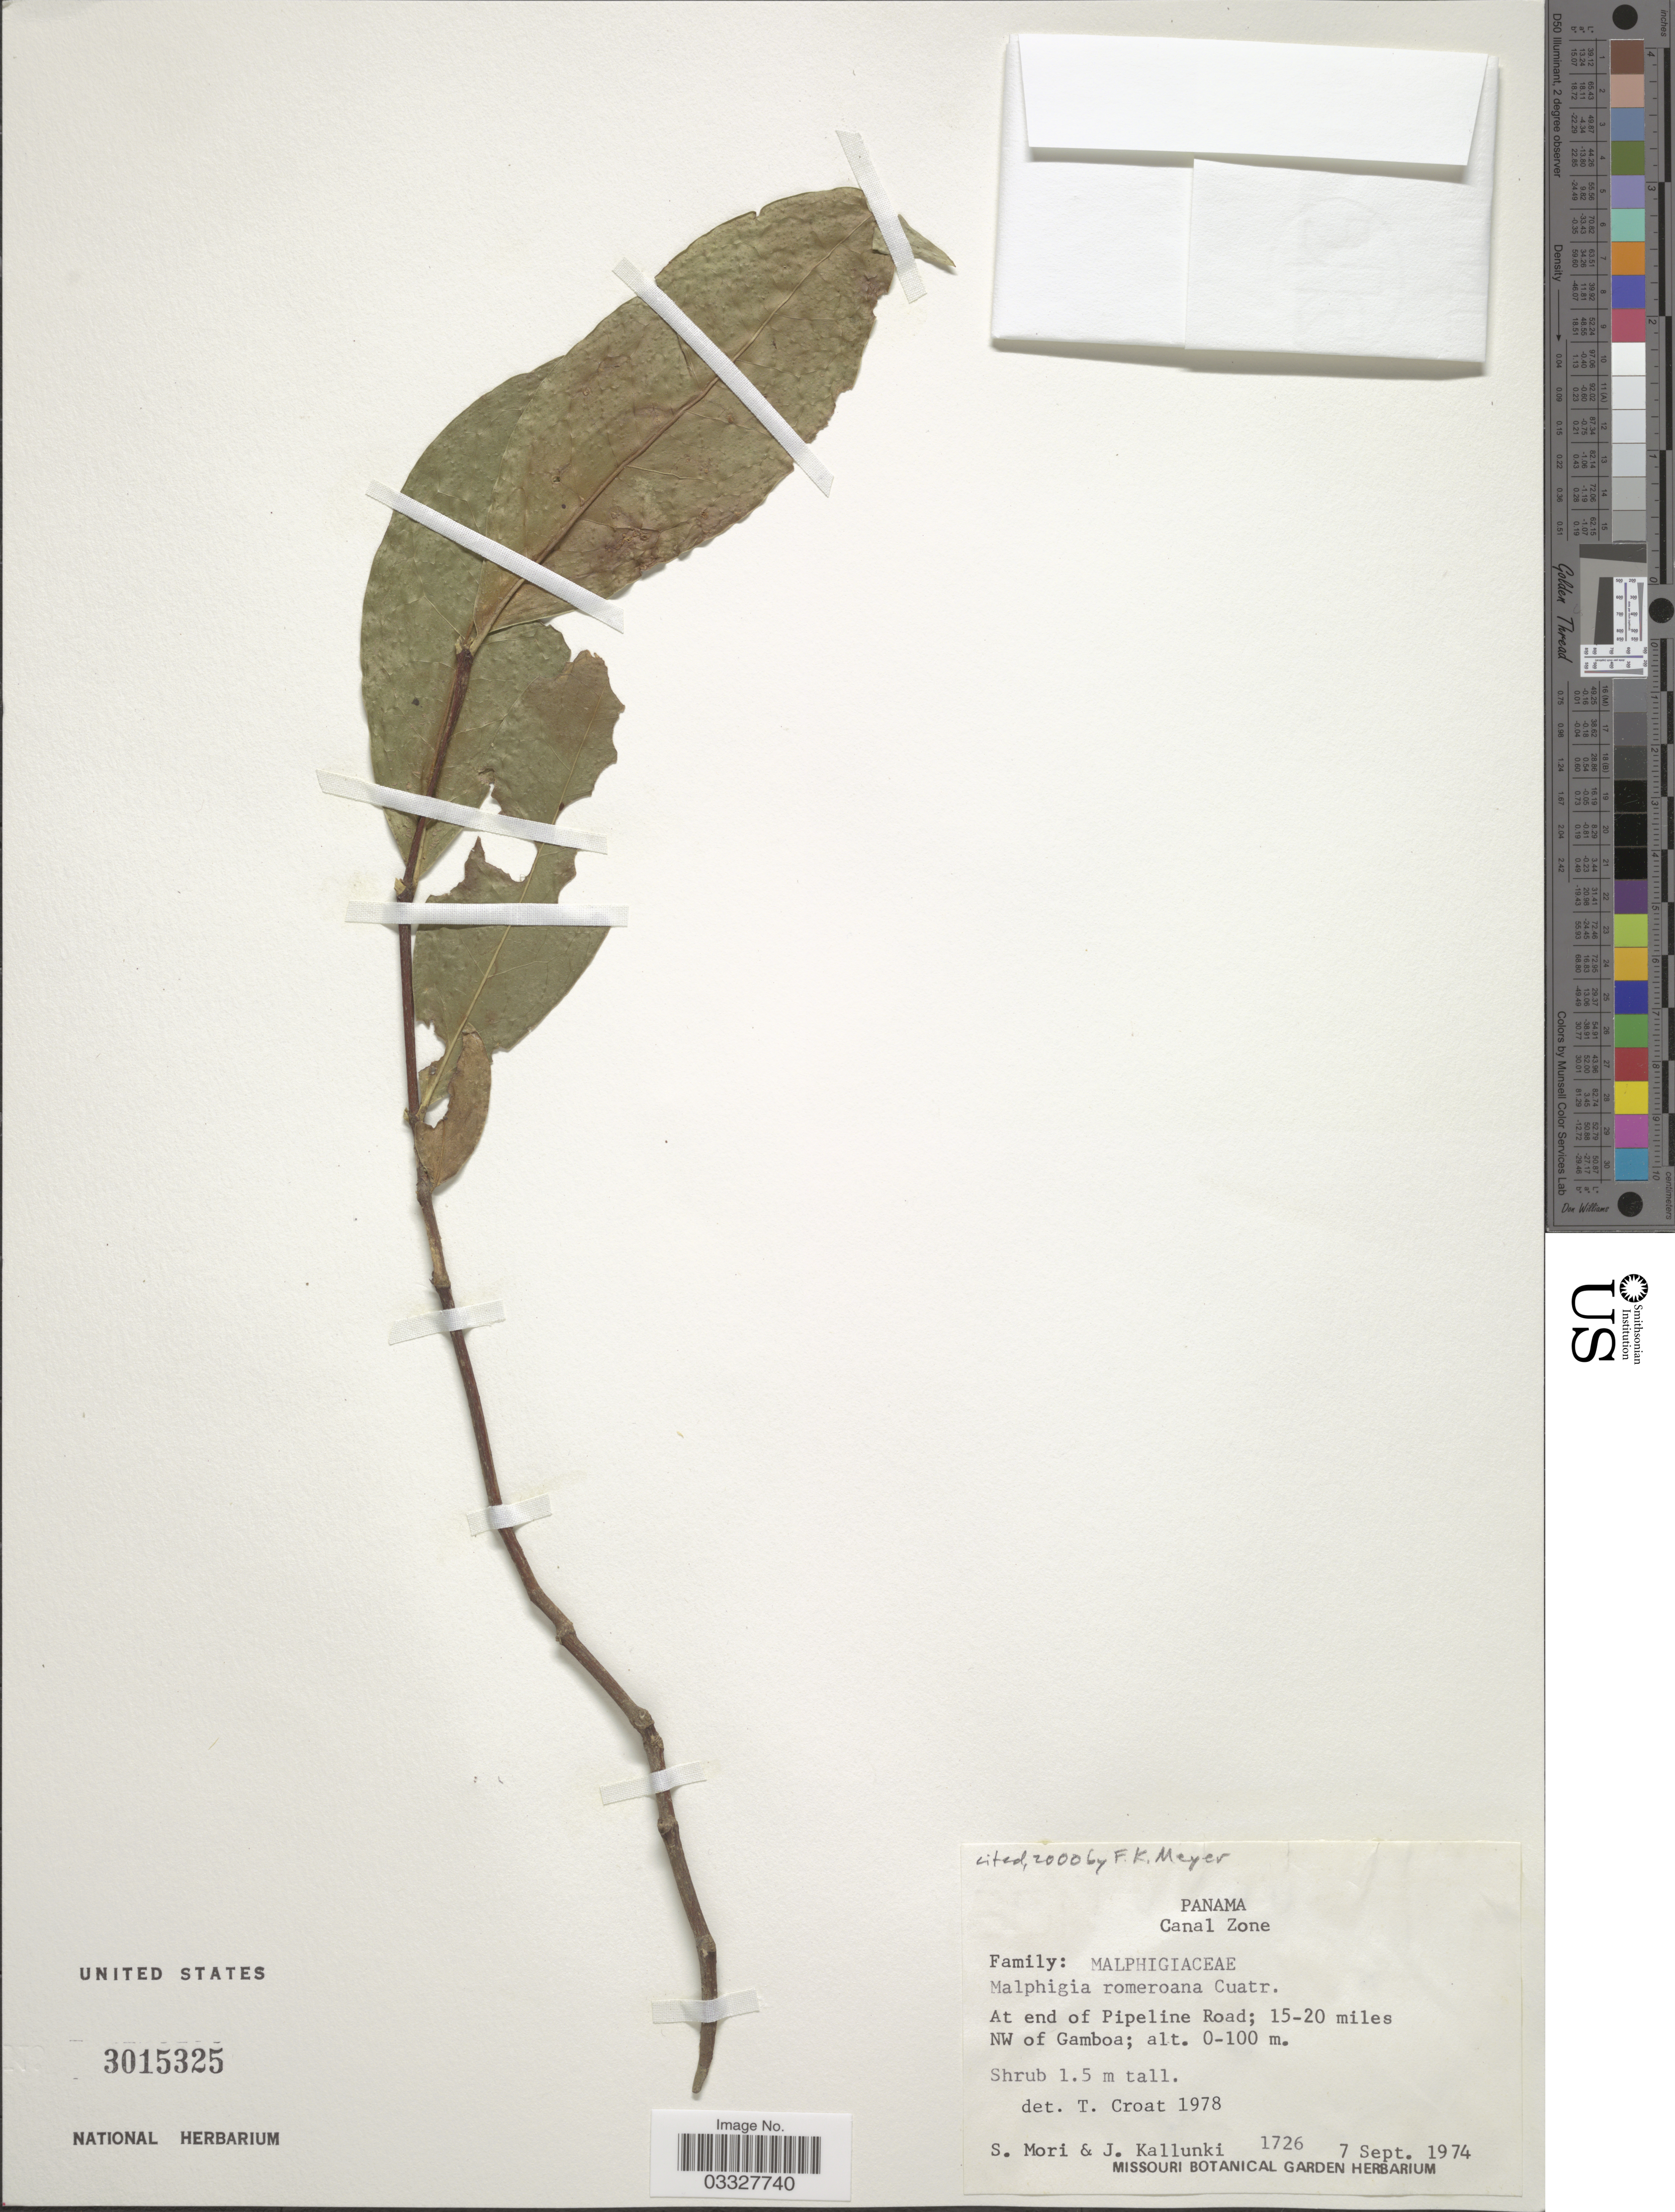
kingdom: Plantae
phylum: Tracheophyta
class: Magnoliopsida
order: Malpighiales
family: Malpighiaceae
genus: Malpighia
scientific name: Malpighia romeroana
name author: Cuatrec.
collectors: S. Mori & J. Kallunki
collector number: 1726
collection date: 1974-09-07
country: Panama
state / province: Colón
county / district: Canal Zone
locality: Canal Zone. At end of Pipeline Road; 15-20 miles NW of Gamboa.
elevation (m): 0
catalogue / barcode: US 3015325